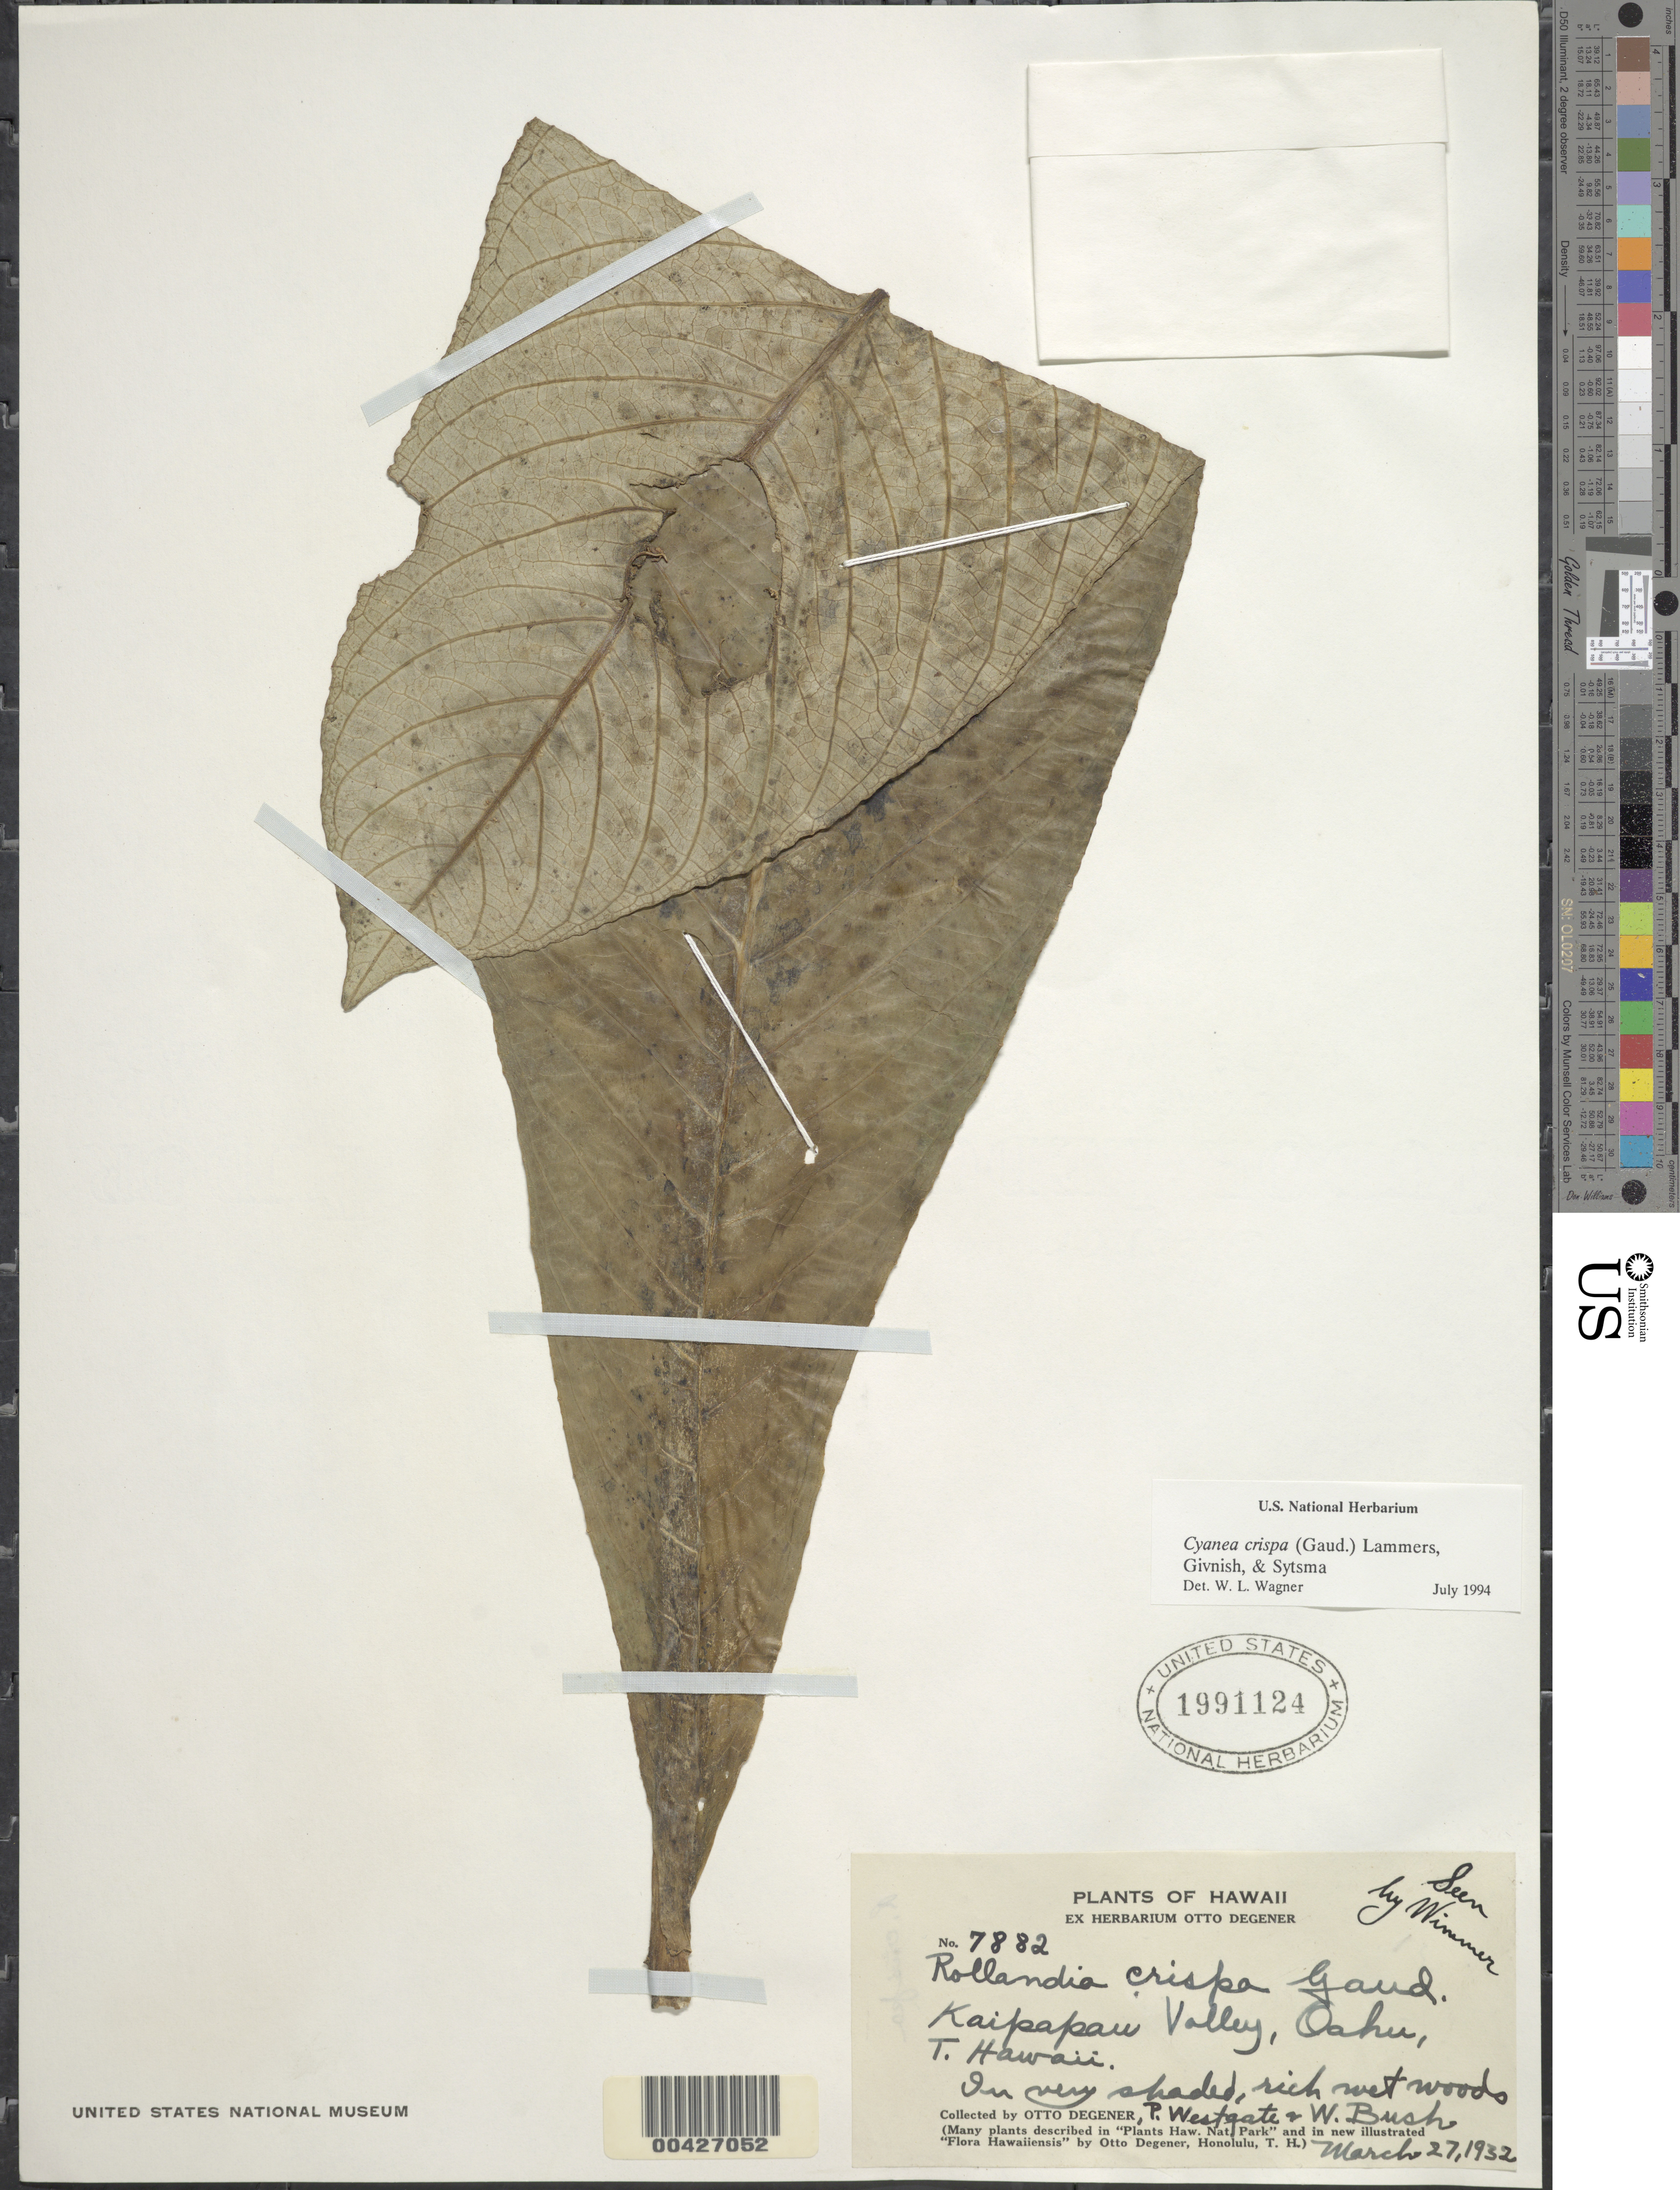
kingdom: Plantae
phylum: Tracheophyta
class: Magnoliopsida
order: Asterales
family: Campanulaceae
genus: Cyanea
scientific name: Cyanea crispa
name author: (Gaudich.) Lammers et al.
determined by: Wagner, W. L., (BOT), Smithsonian Institution - National Museum of Natural History (UNITED STATES)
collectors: O. Degener, P. Westgate & W. Bush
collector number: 7882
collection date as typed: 27 Mar 1932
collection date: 1932-03-27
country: United States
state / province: Hawaii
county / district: Honolulu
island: Oahu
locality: Kaipapau Valley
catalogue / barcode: US 1991124